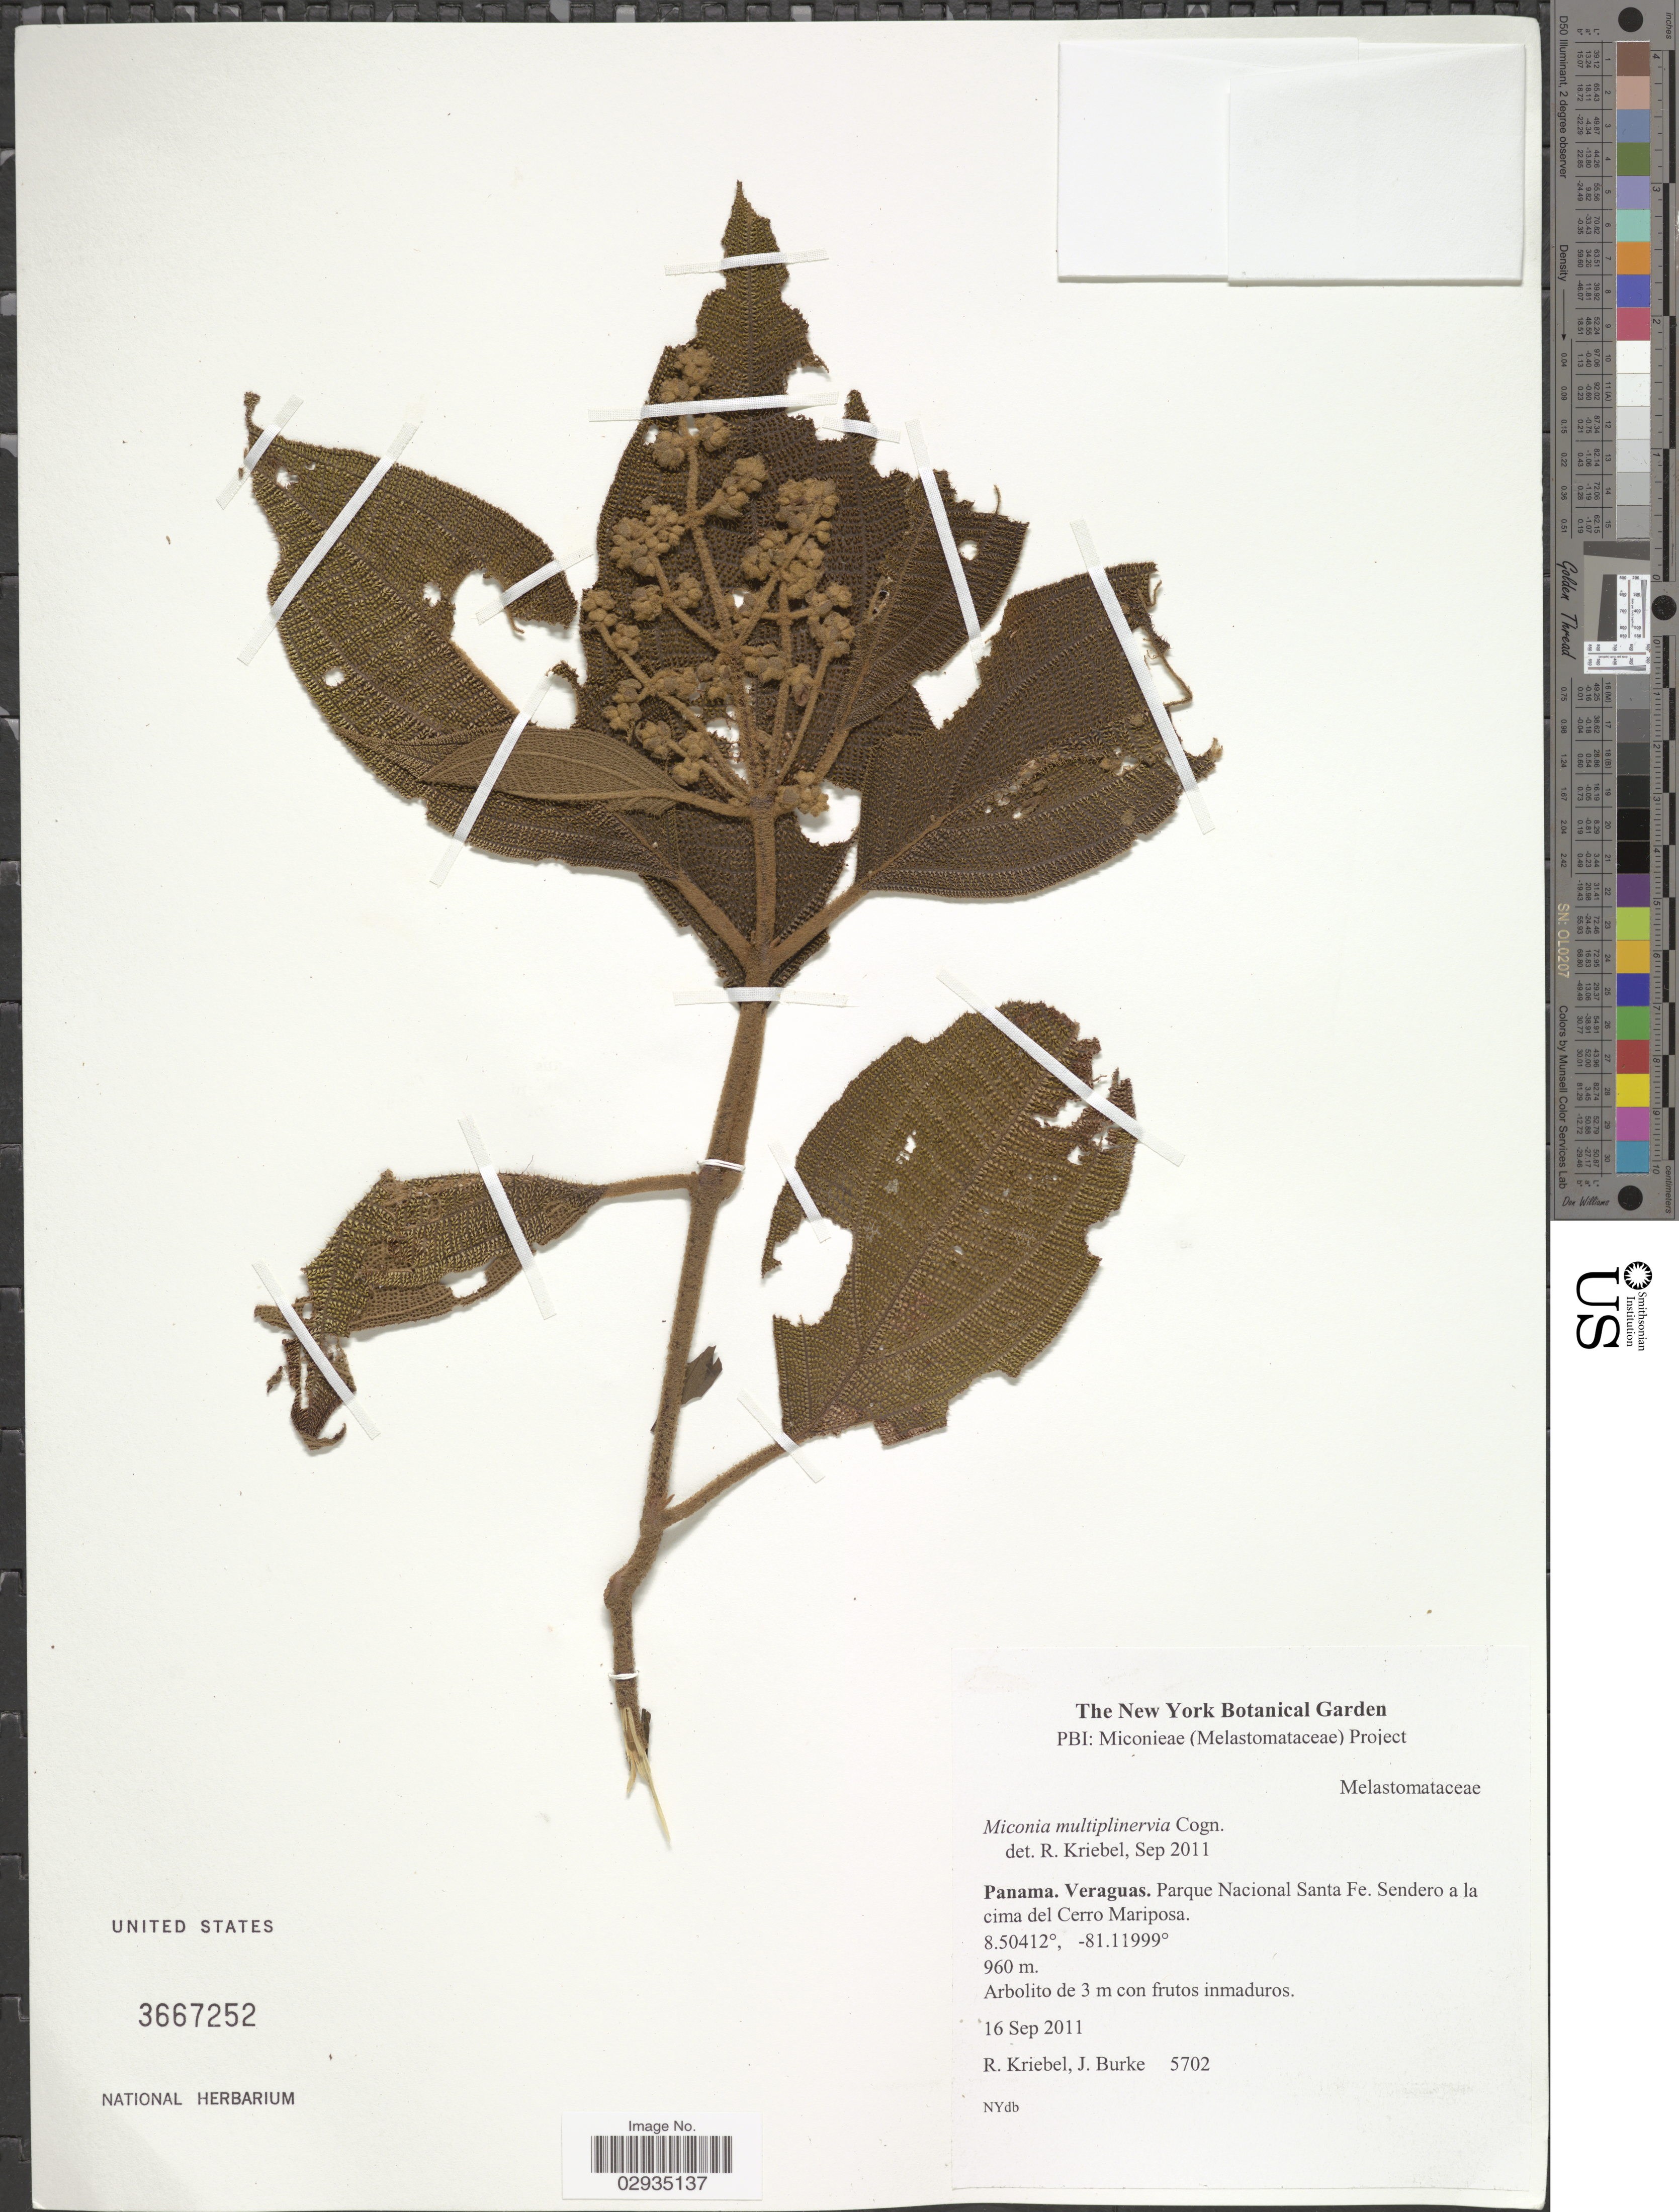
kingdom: Plantae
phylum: Tracheophyta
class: Magnoliopsida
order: Myrtales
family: Melastomataceae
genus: Miconia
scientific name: Miconia multiplinervia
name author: Cogn.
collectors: R. Kriebel & J. Burke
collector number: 5702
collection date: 2011-09-16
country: Panama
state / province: Veraguas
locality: Parque Nacional Santa Fe. Sendero a la cima del Cerro Mariposa.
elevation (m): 960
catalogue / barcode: US 3667252